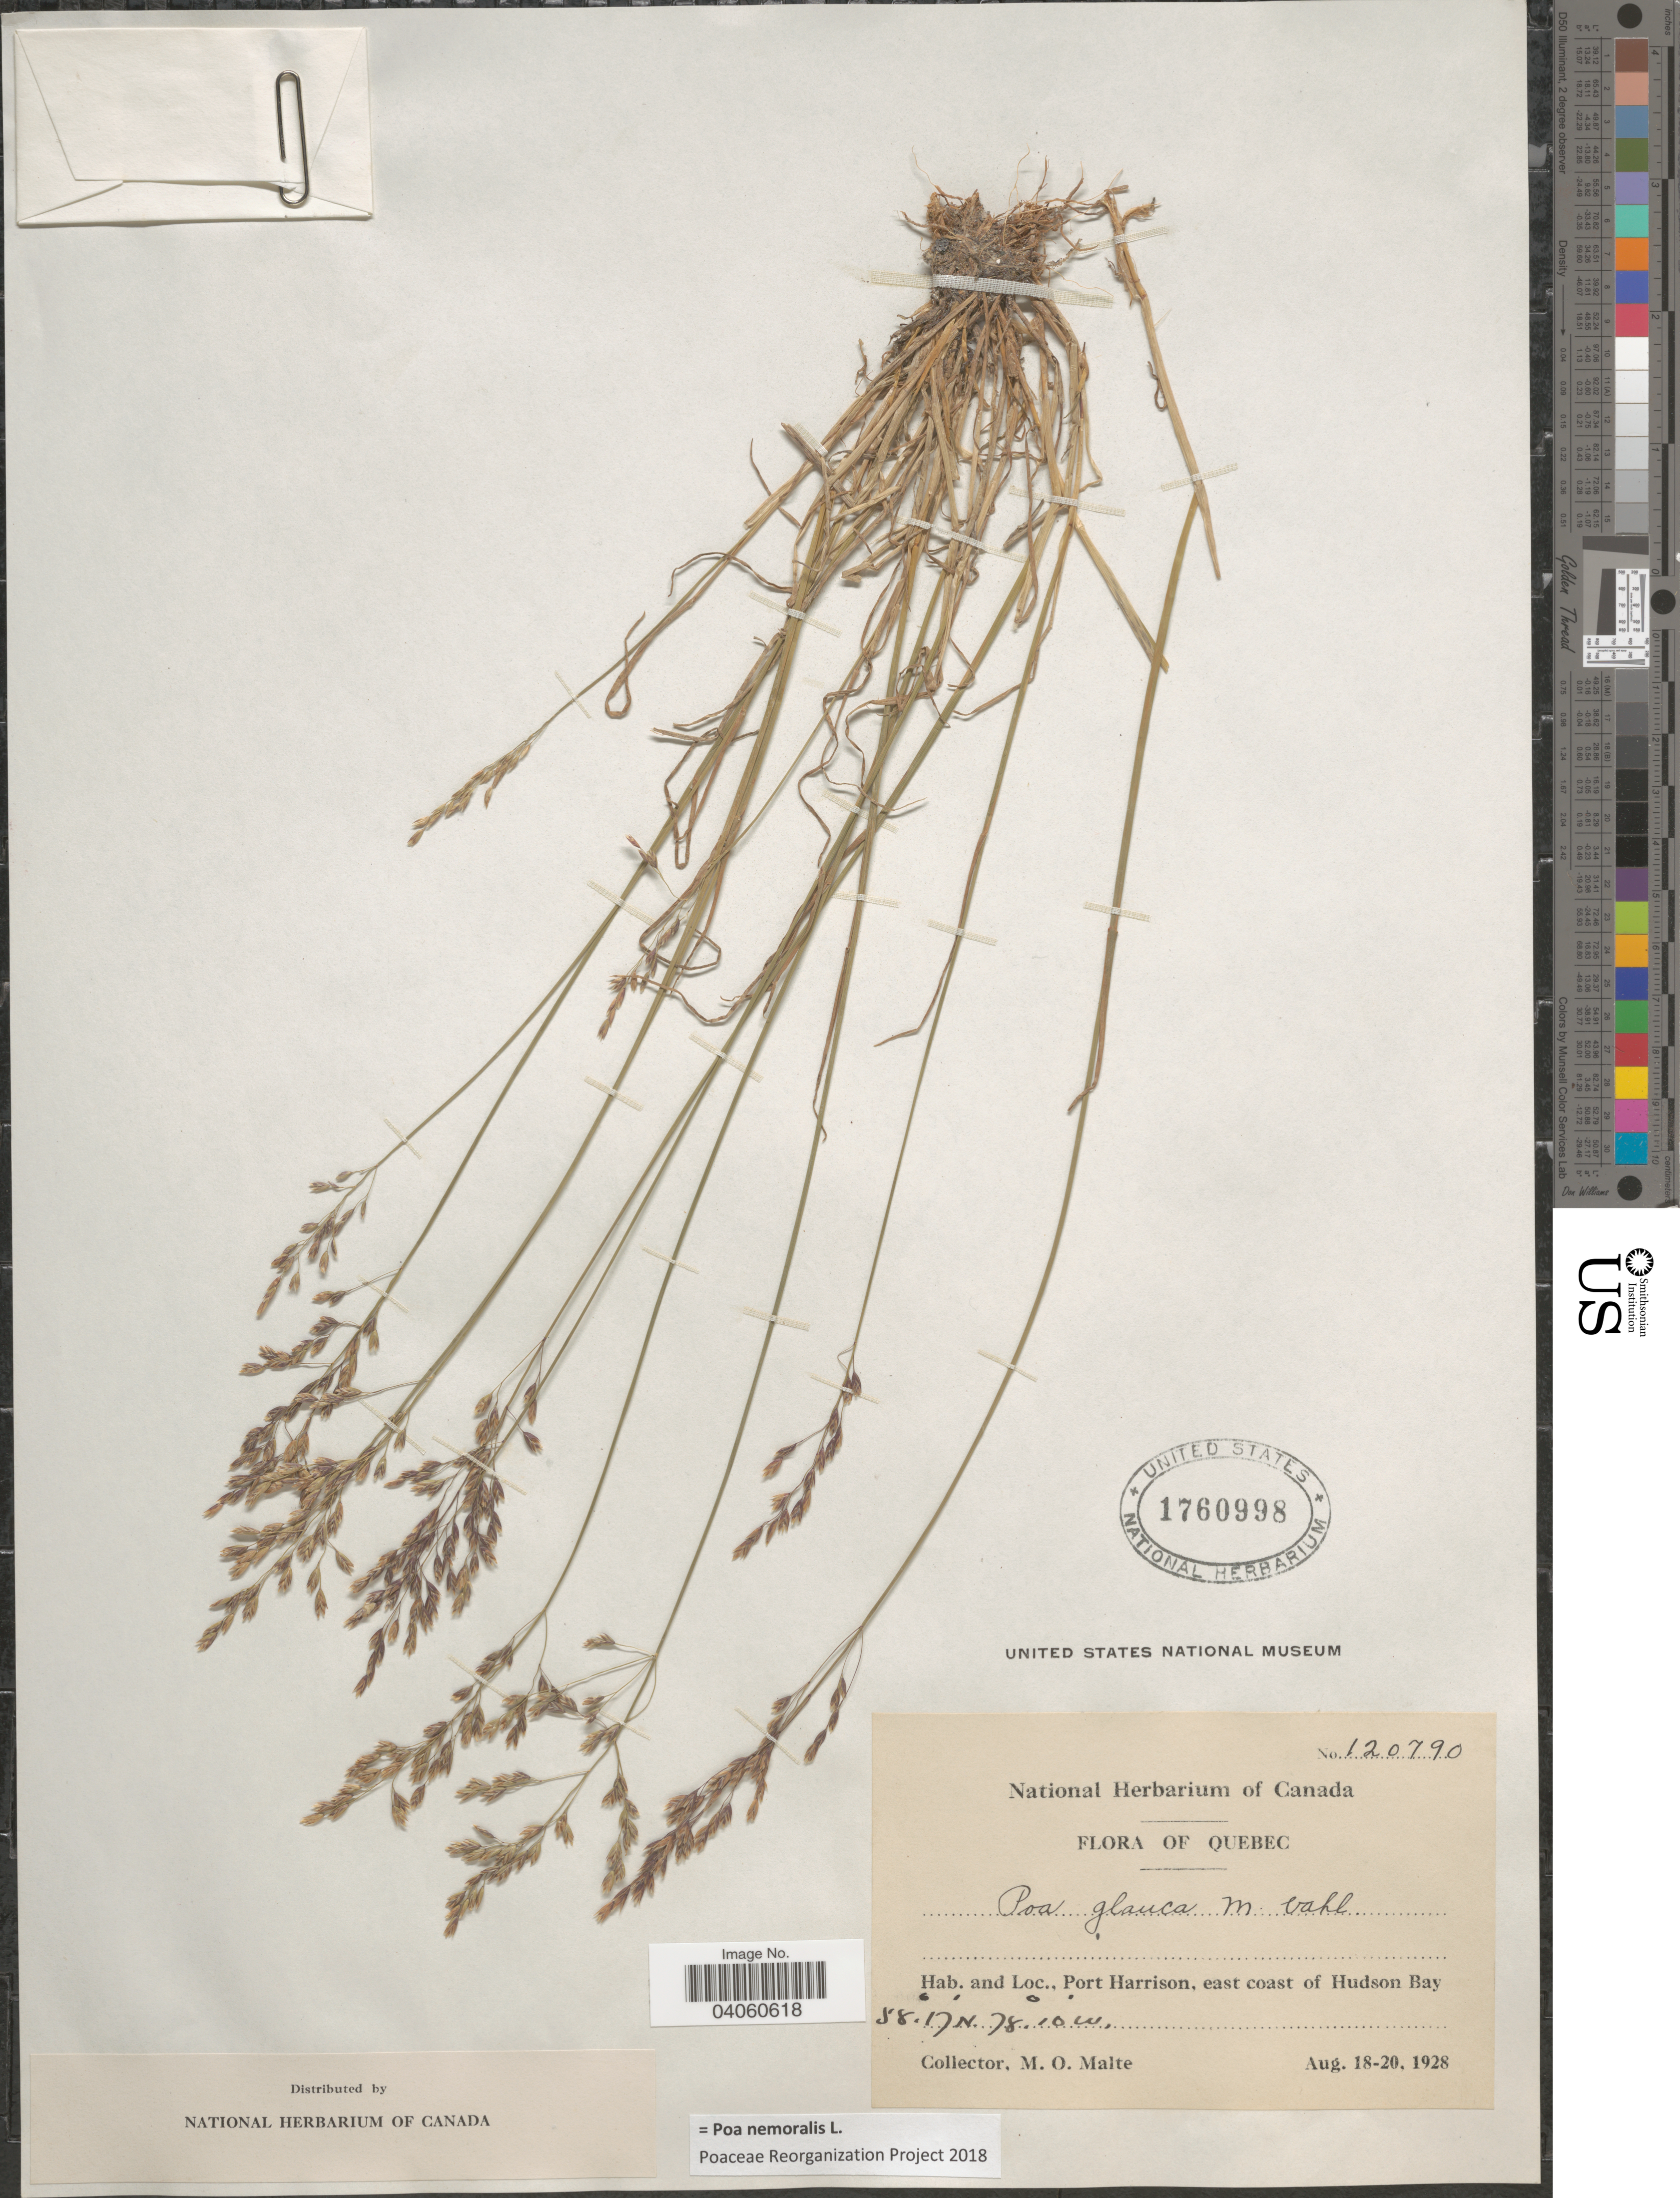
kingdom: Plantae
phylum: Tracheophyta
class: Liliopsida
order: Poales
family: Poaceae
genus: Poa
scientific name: Poa nemoralis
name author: L.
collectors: M. O. Malte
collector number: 120790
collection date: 1928-08-18/1928-08-20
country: Canada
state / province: Quebec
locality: Port Harrison, east coast of Hudson Bay.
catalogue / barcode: US 1760998